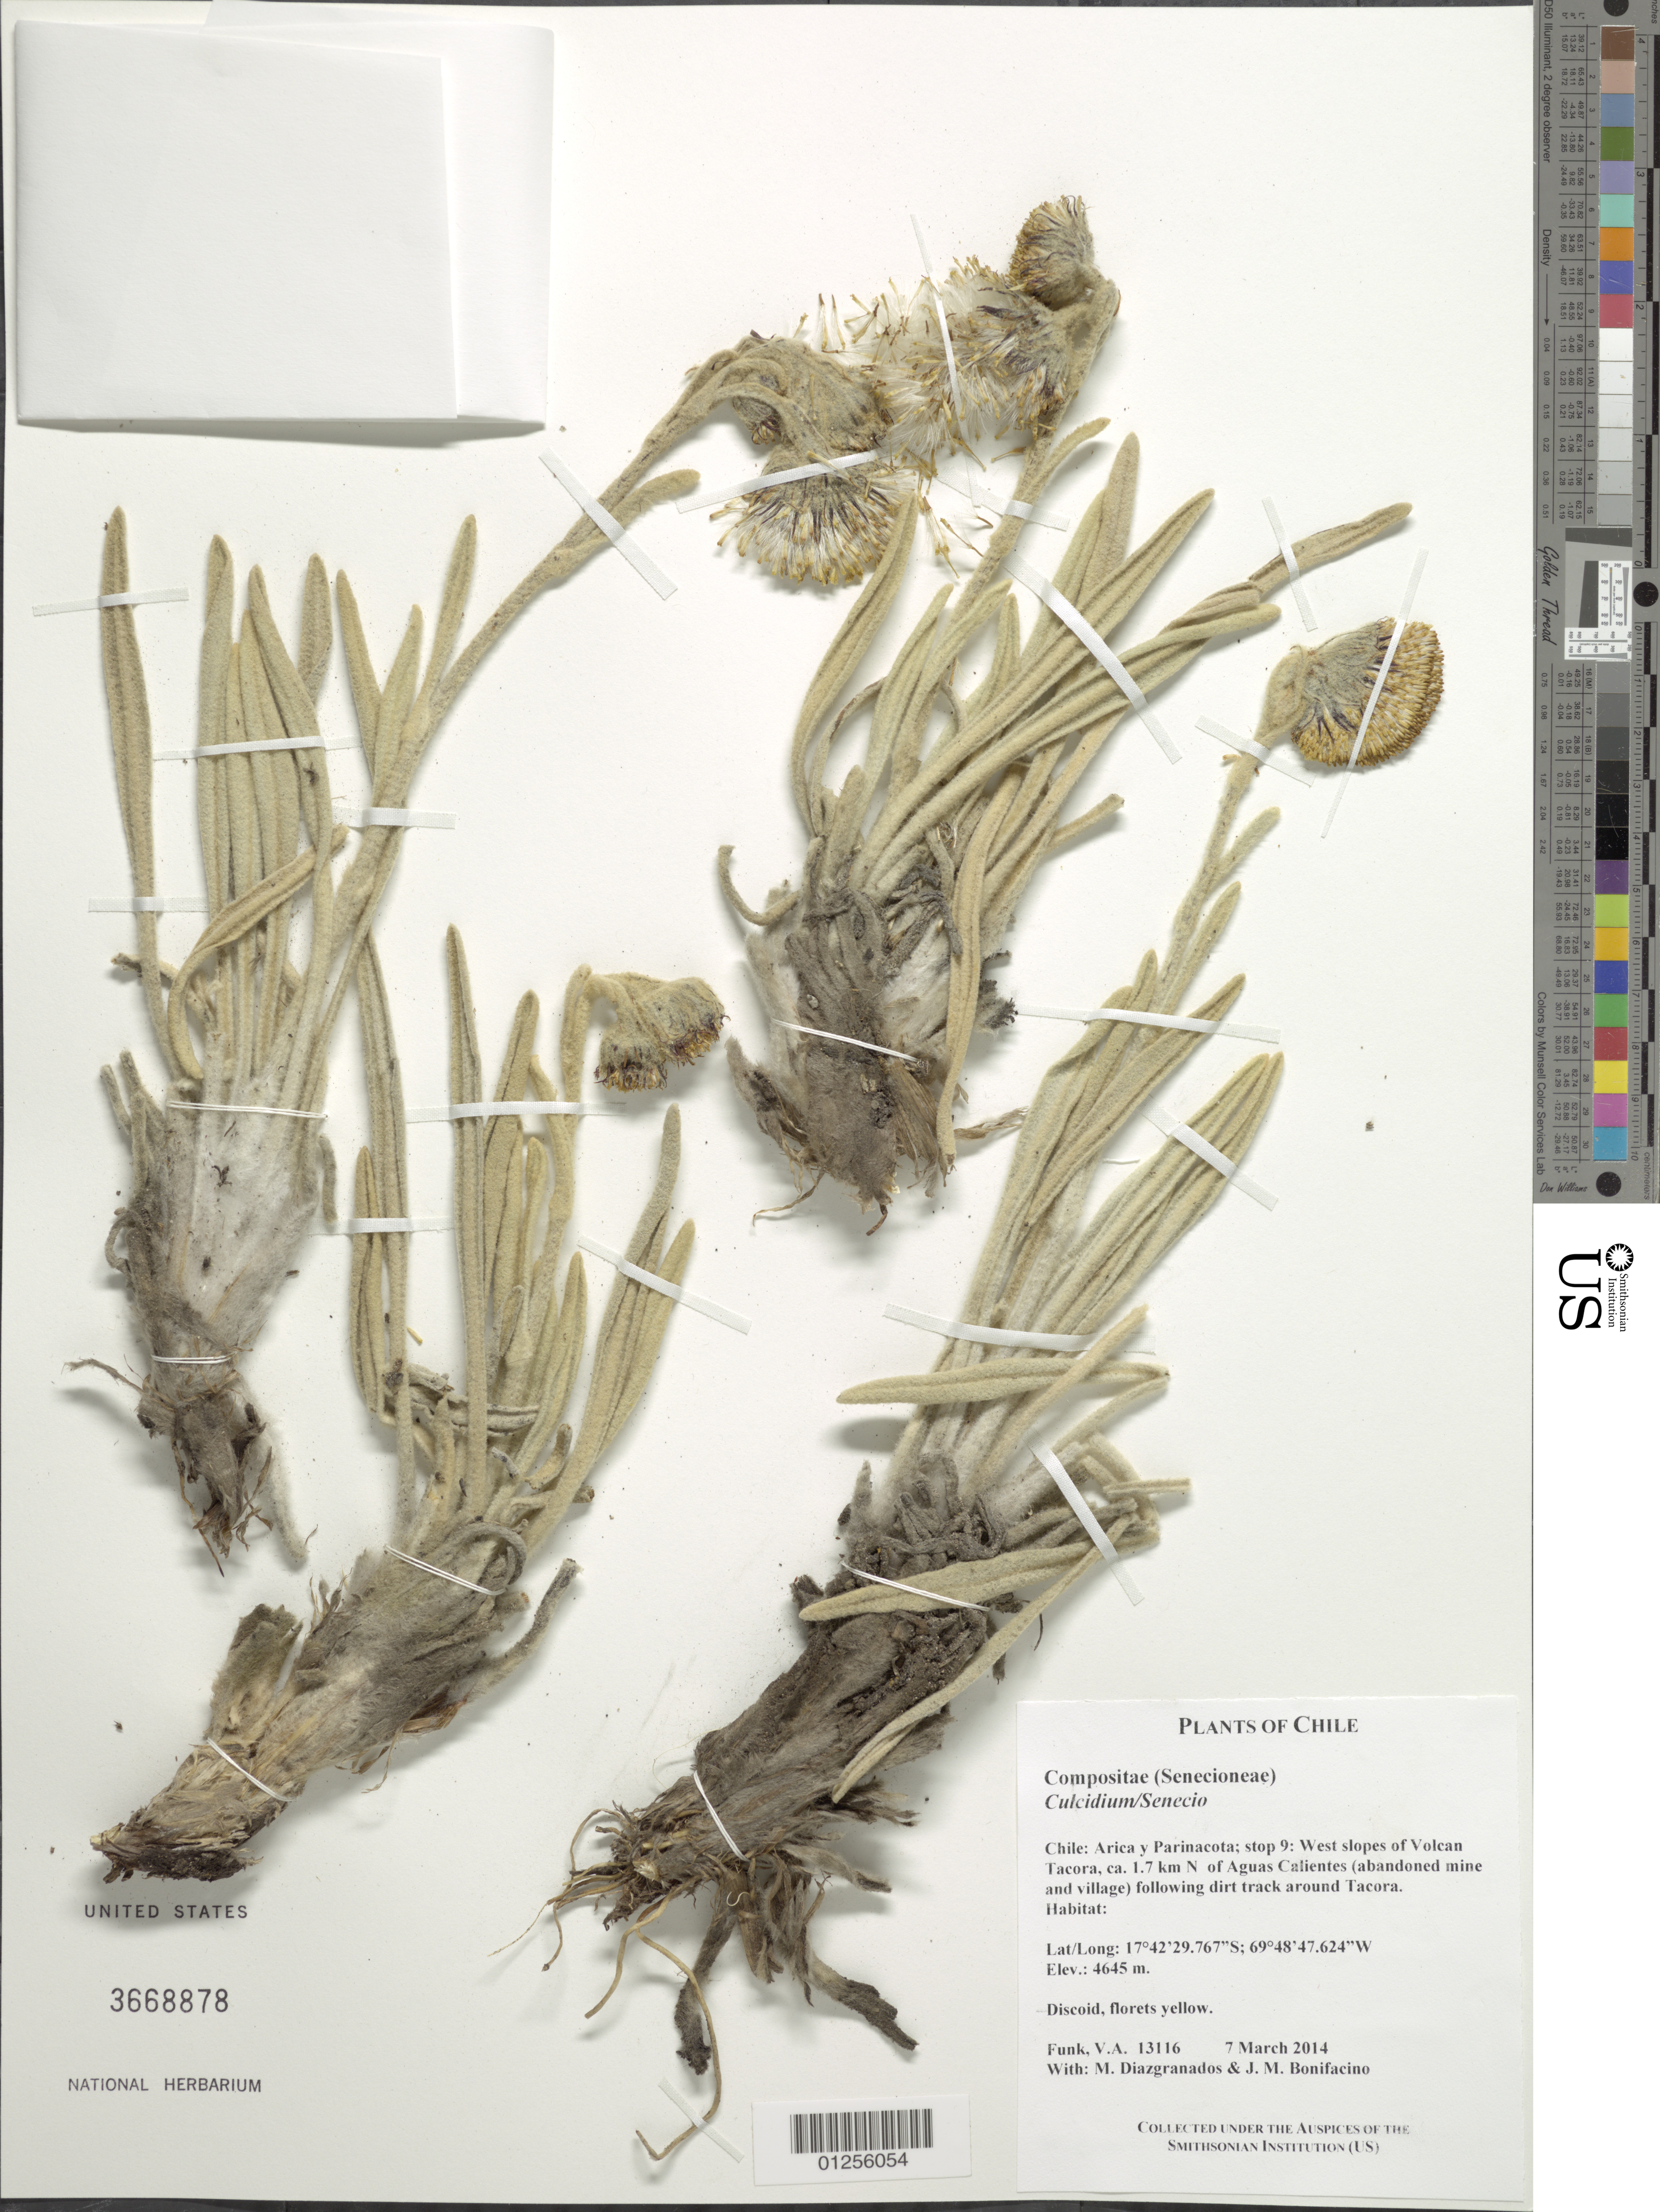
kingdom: Plantae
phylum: Tracheophyta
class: Magnoliopsida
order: Asterales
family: Asteraceae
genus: Senecio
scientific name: Senecio sp.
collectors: V. Funk, M. Diazgranados C. & M. Bonifacino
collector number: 13116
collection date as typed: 7 March 2014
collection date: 2014-03-07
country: Chile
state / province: Arica y Parinacota (XV)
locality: West slopes of Volcan Tacora, ca. 1.7 km N of Aguas Calientes (Abandoned mine and village) following dirt track around Tacora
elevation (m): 4645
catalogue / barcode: US 3668878